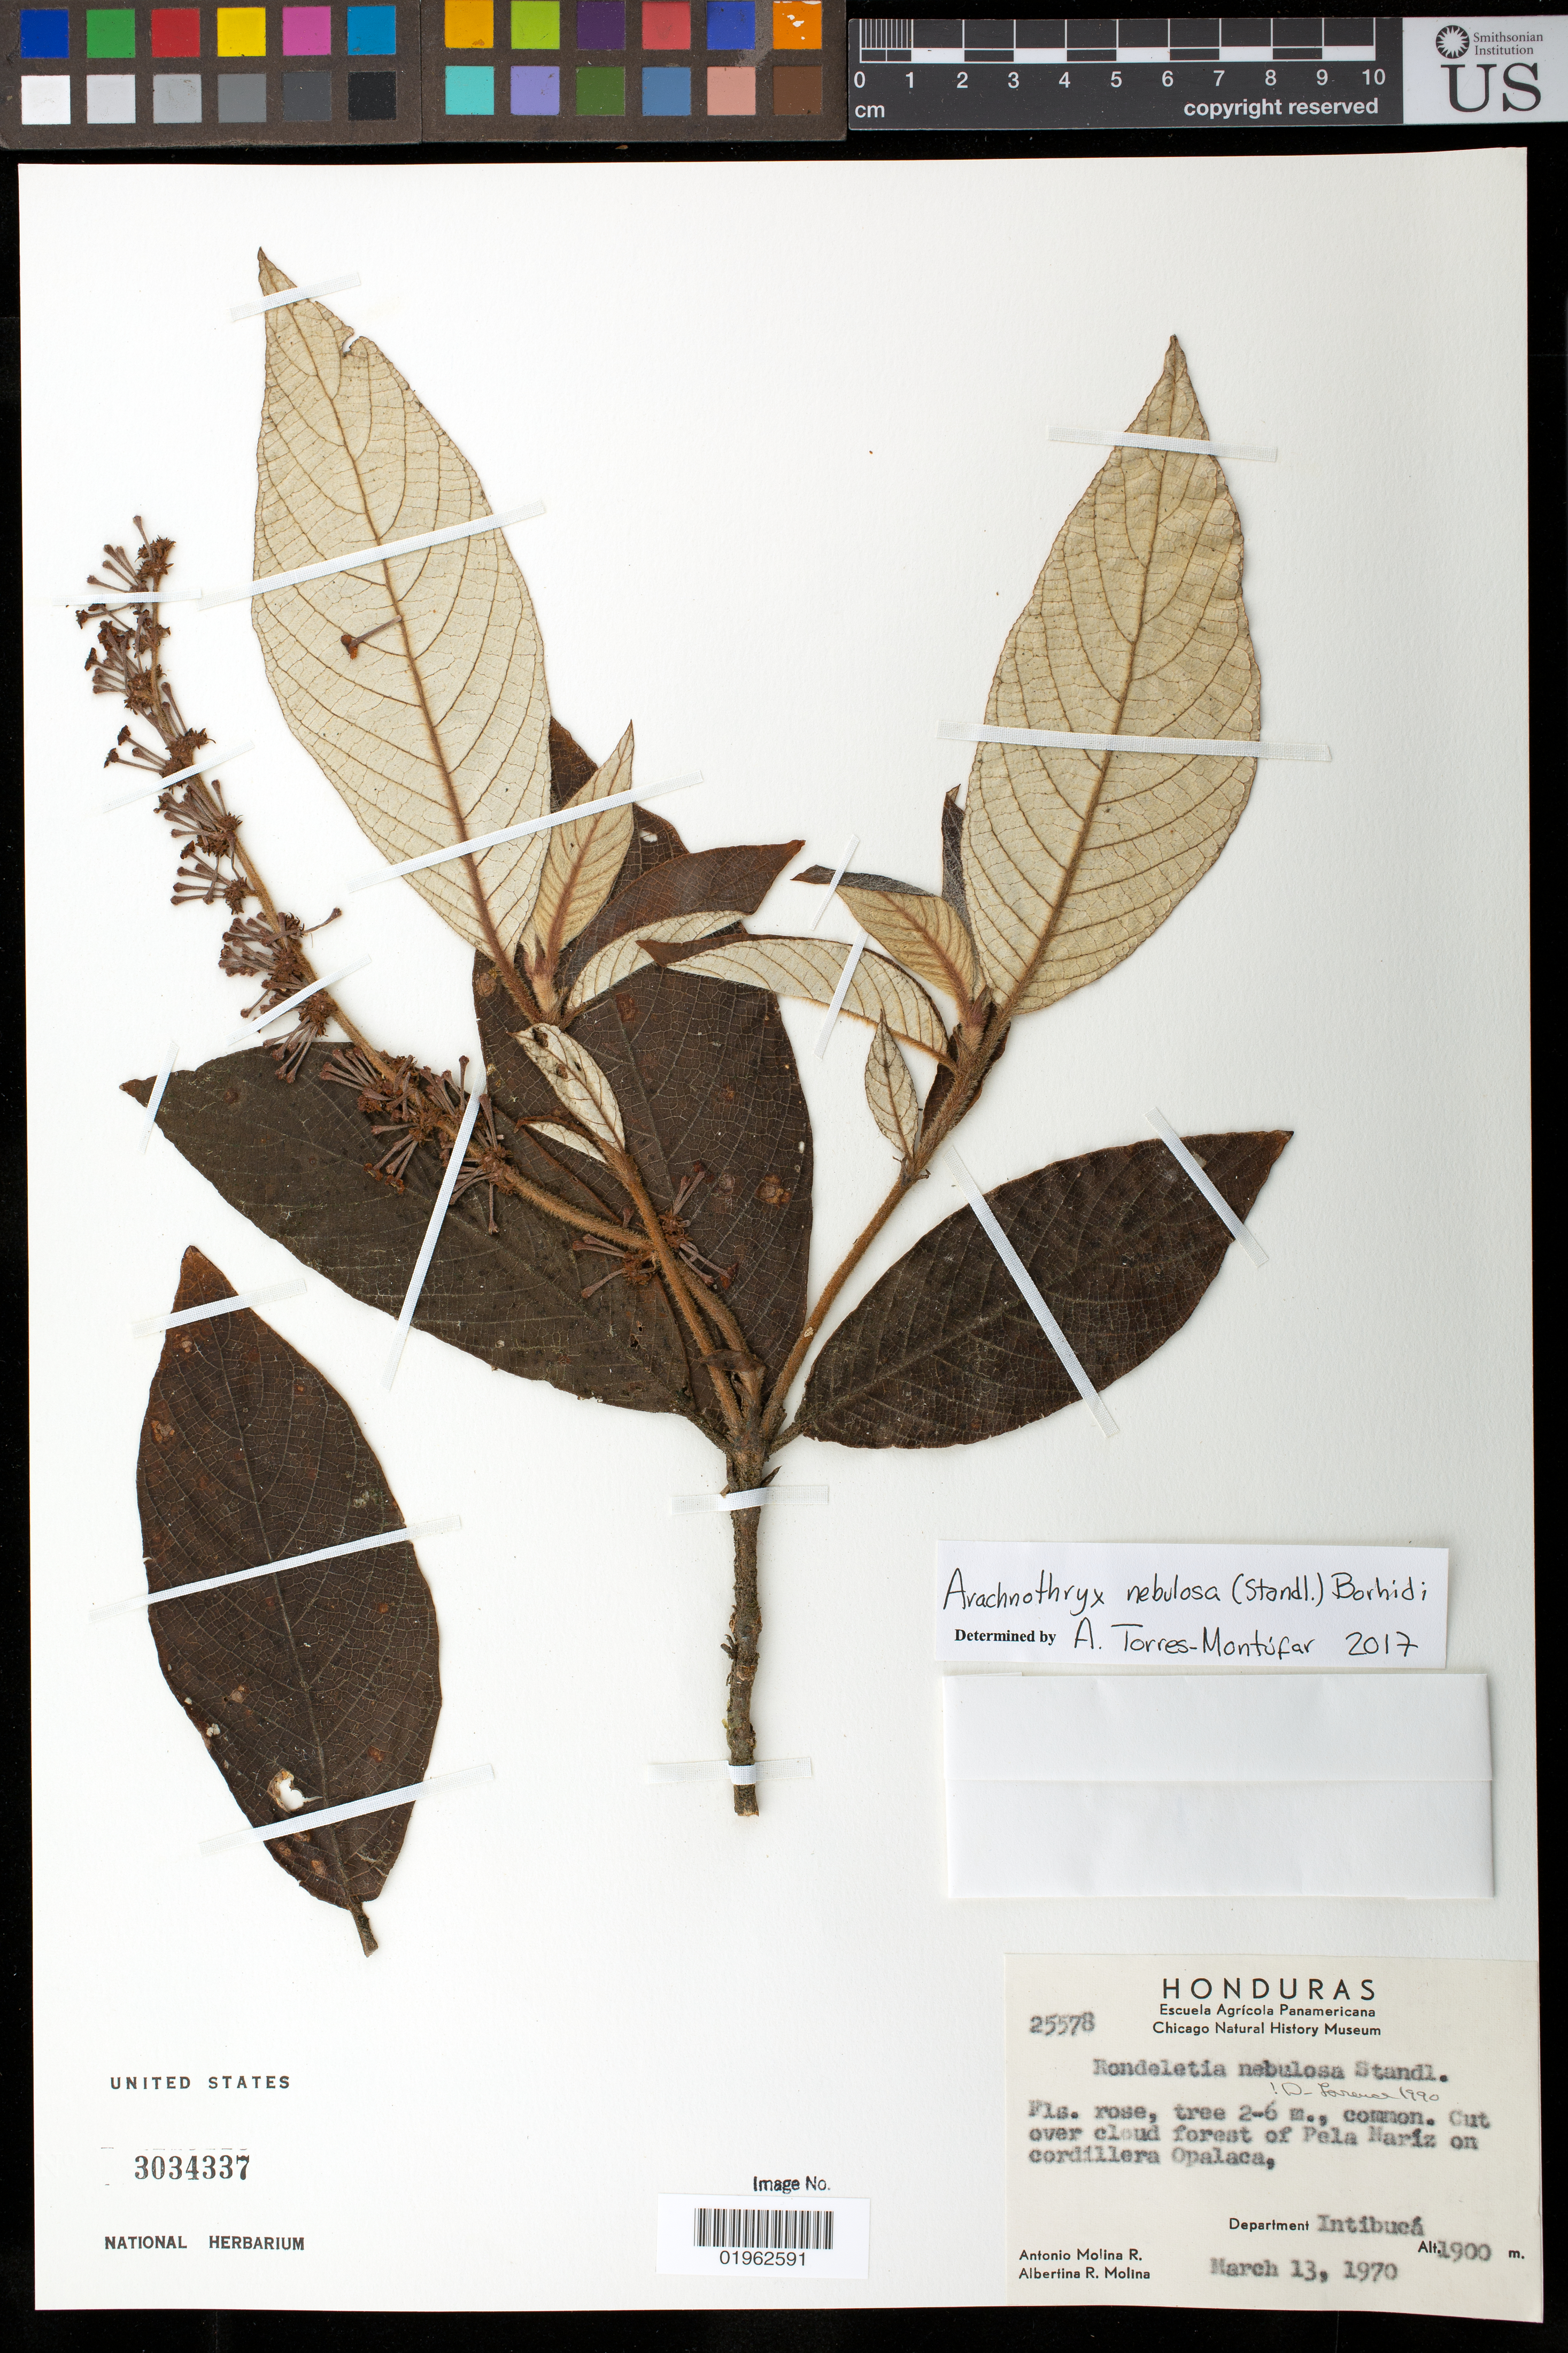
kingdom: Plantae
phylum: Tracheophyta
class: Magnoliopsida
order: Gentianales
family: Rubiaceae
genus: Arachnothryx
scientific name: Arachnothryx nebulosa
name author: (Standl.) Borhidi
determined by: Torres Montufar, J. A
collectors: A. Molina R. & A. R. Molina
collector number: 25578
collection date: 1970-03-13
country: Honduras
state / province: Intibuca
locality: Pela Naríz on cordillera Opalaca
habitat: cut over cloud forest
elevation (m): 1900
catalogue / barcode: US 3034337